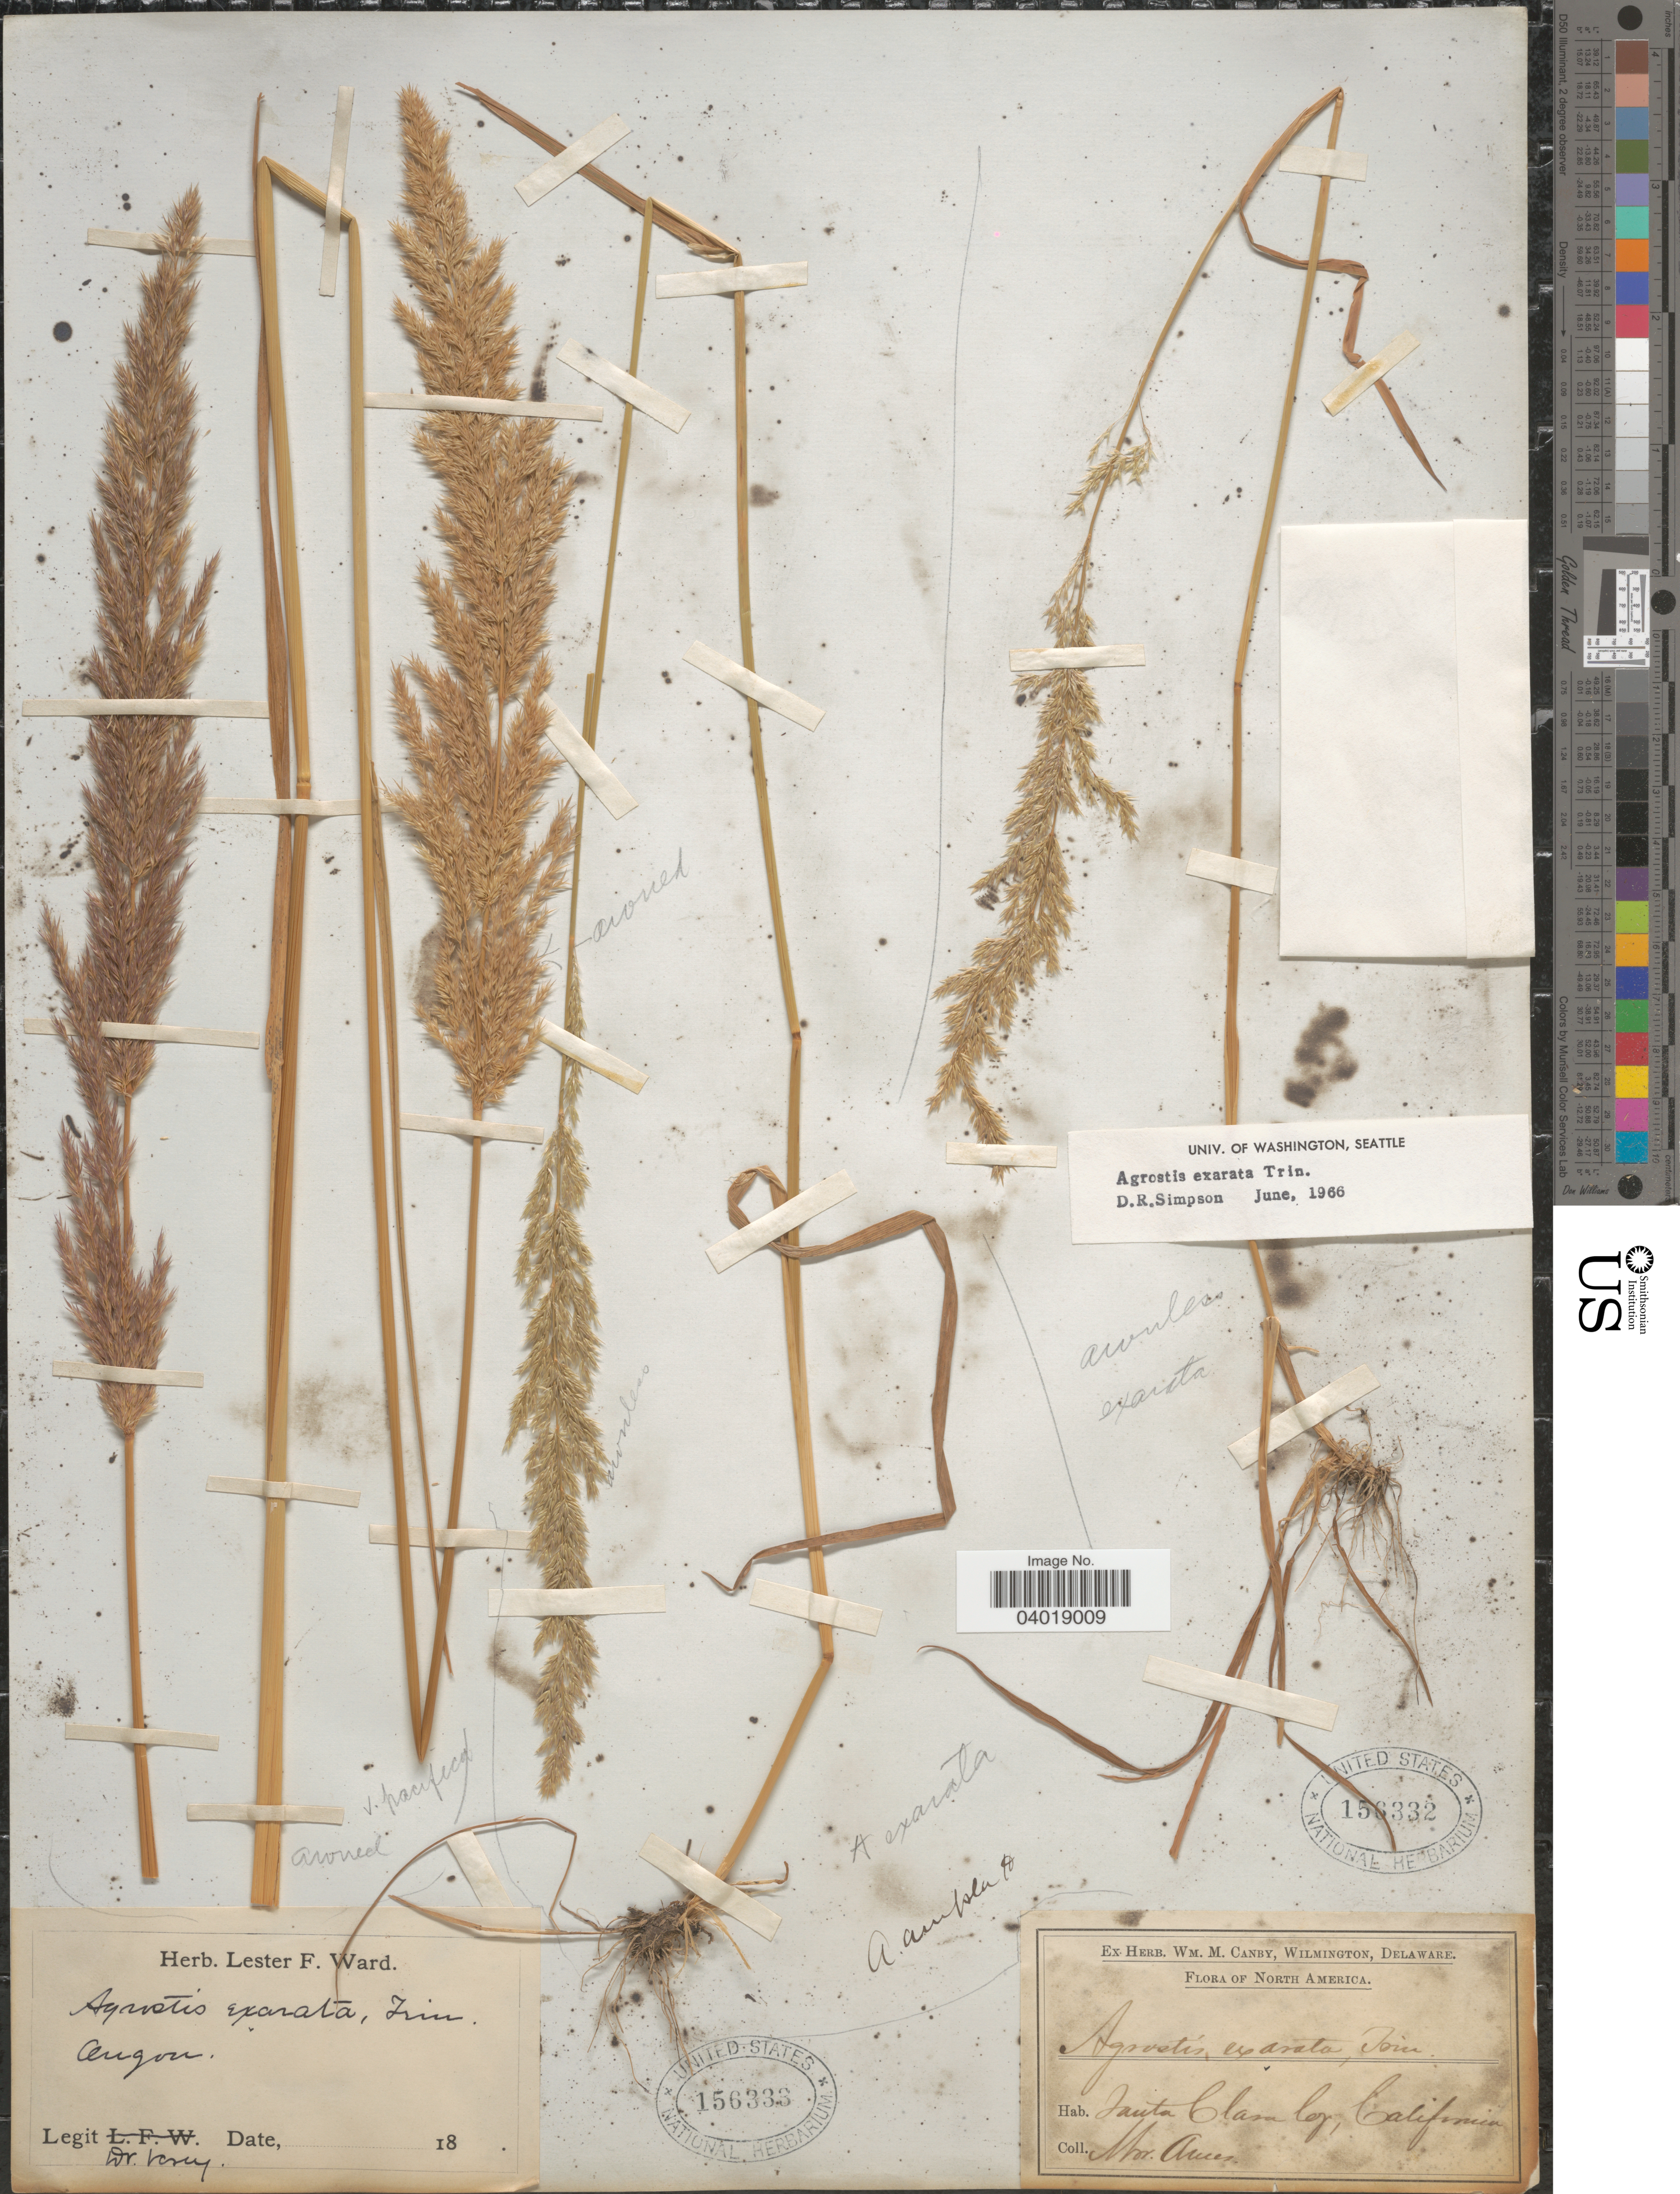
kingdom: Plantae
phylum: Tracheophyta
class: Liliopsida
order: Poales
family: Poaceae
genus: Agrostis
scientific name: Agrostis exarata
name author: Trin.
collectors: Vasey, --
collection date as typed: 18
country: United States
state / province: Oregon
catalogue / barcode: US 156333